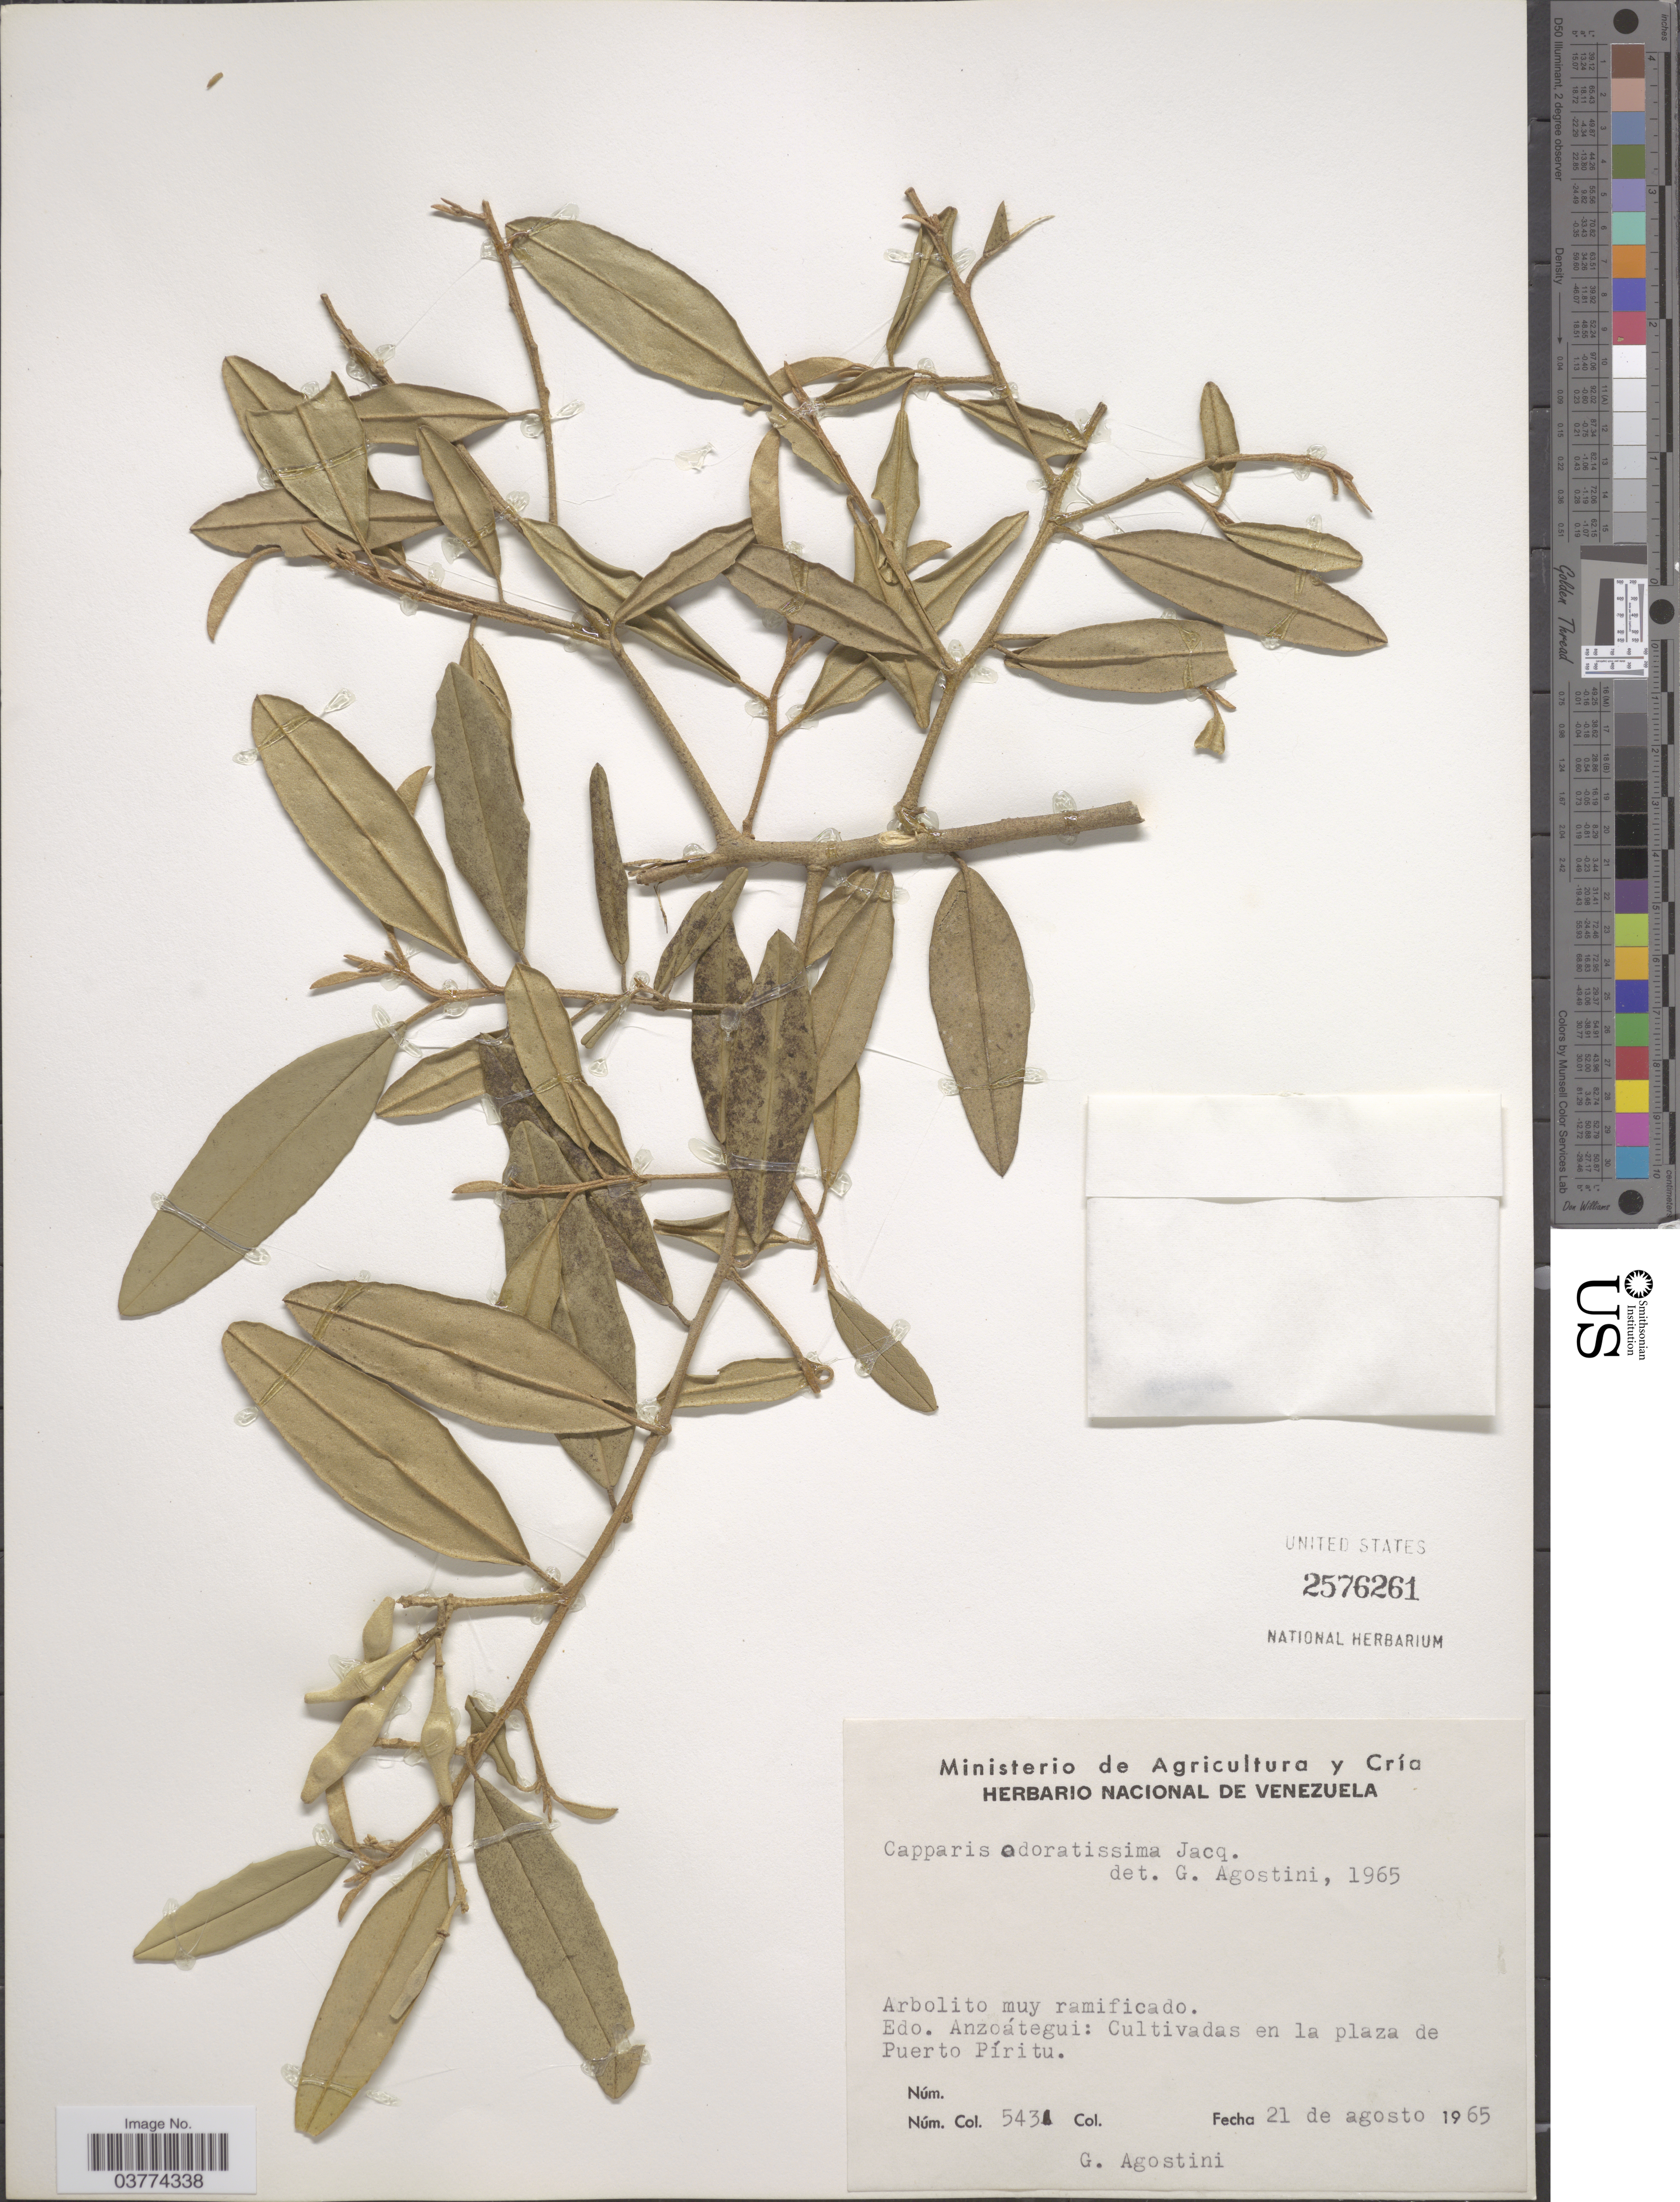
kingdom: Plantae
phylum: Tracheophyta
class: Magnoliopsida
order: Brassicales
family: Capparaceae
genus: Quadrella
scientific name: Quadrella odoratissima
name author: (Jacq.) Hutch.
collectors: G. Agostini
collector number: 543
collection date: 1965-08-21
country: Venezuela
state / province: Anzoategui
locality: Cultivadas en la plaza de Puerto Píritu.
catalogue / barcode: US 2576261